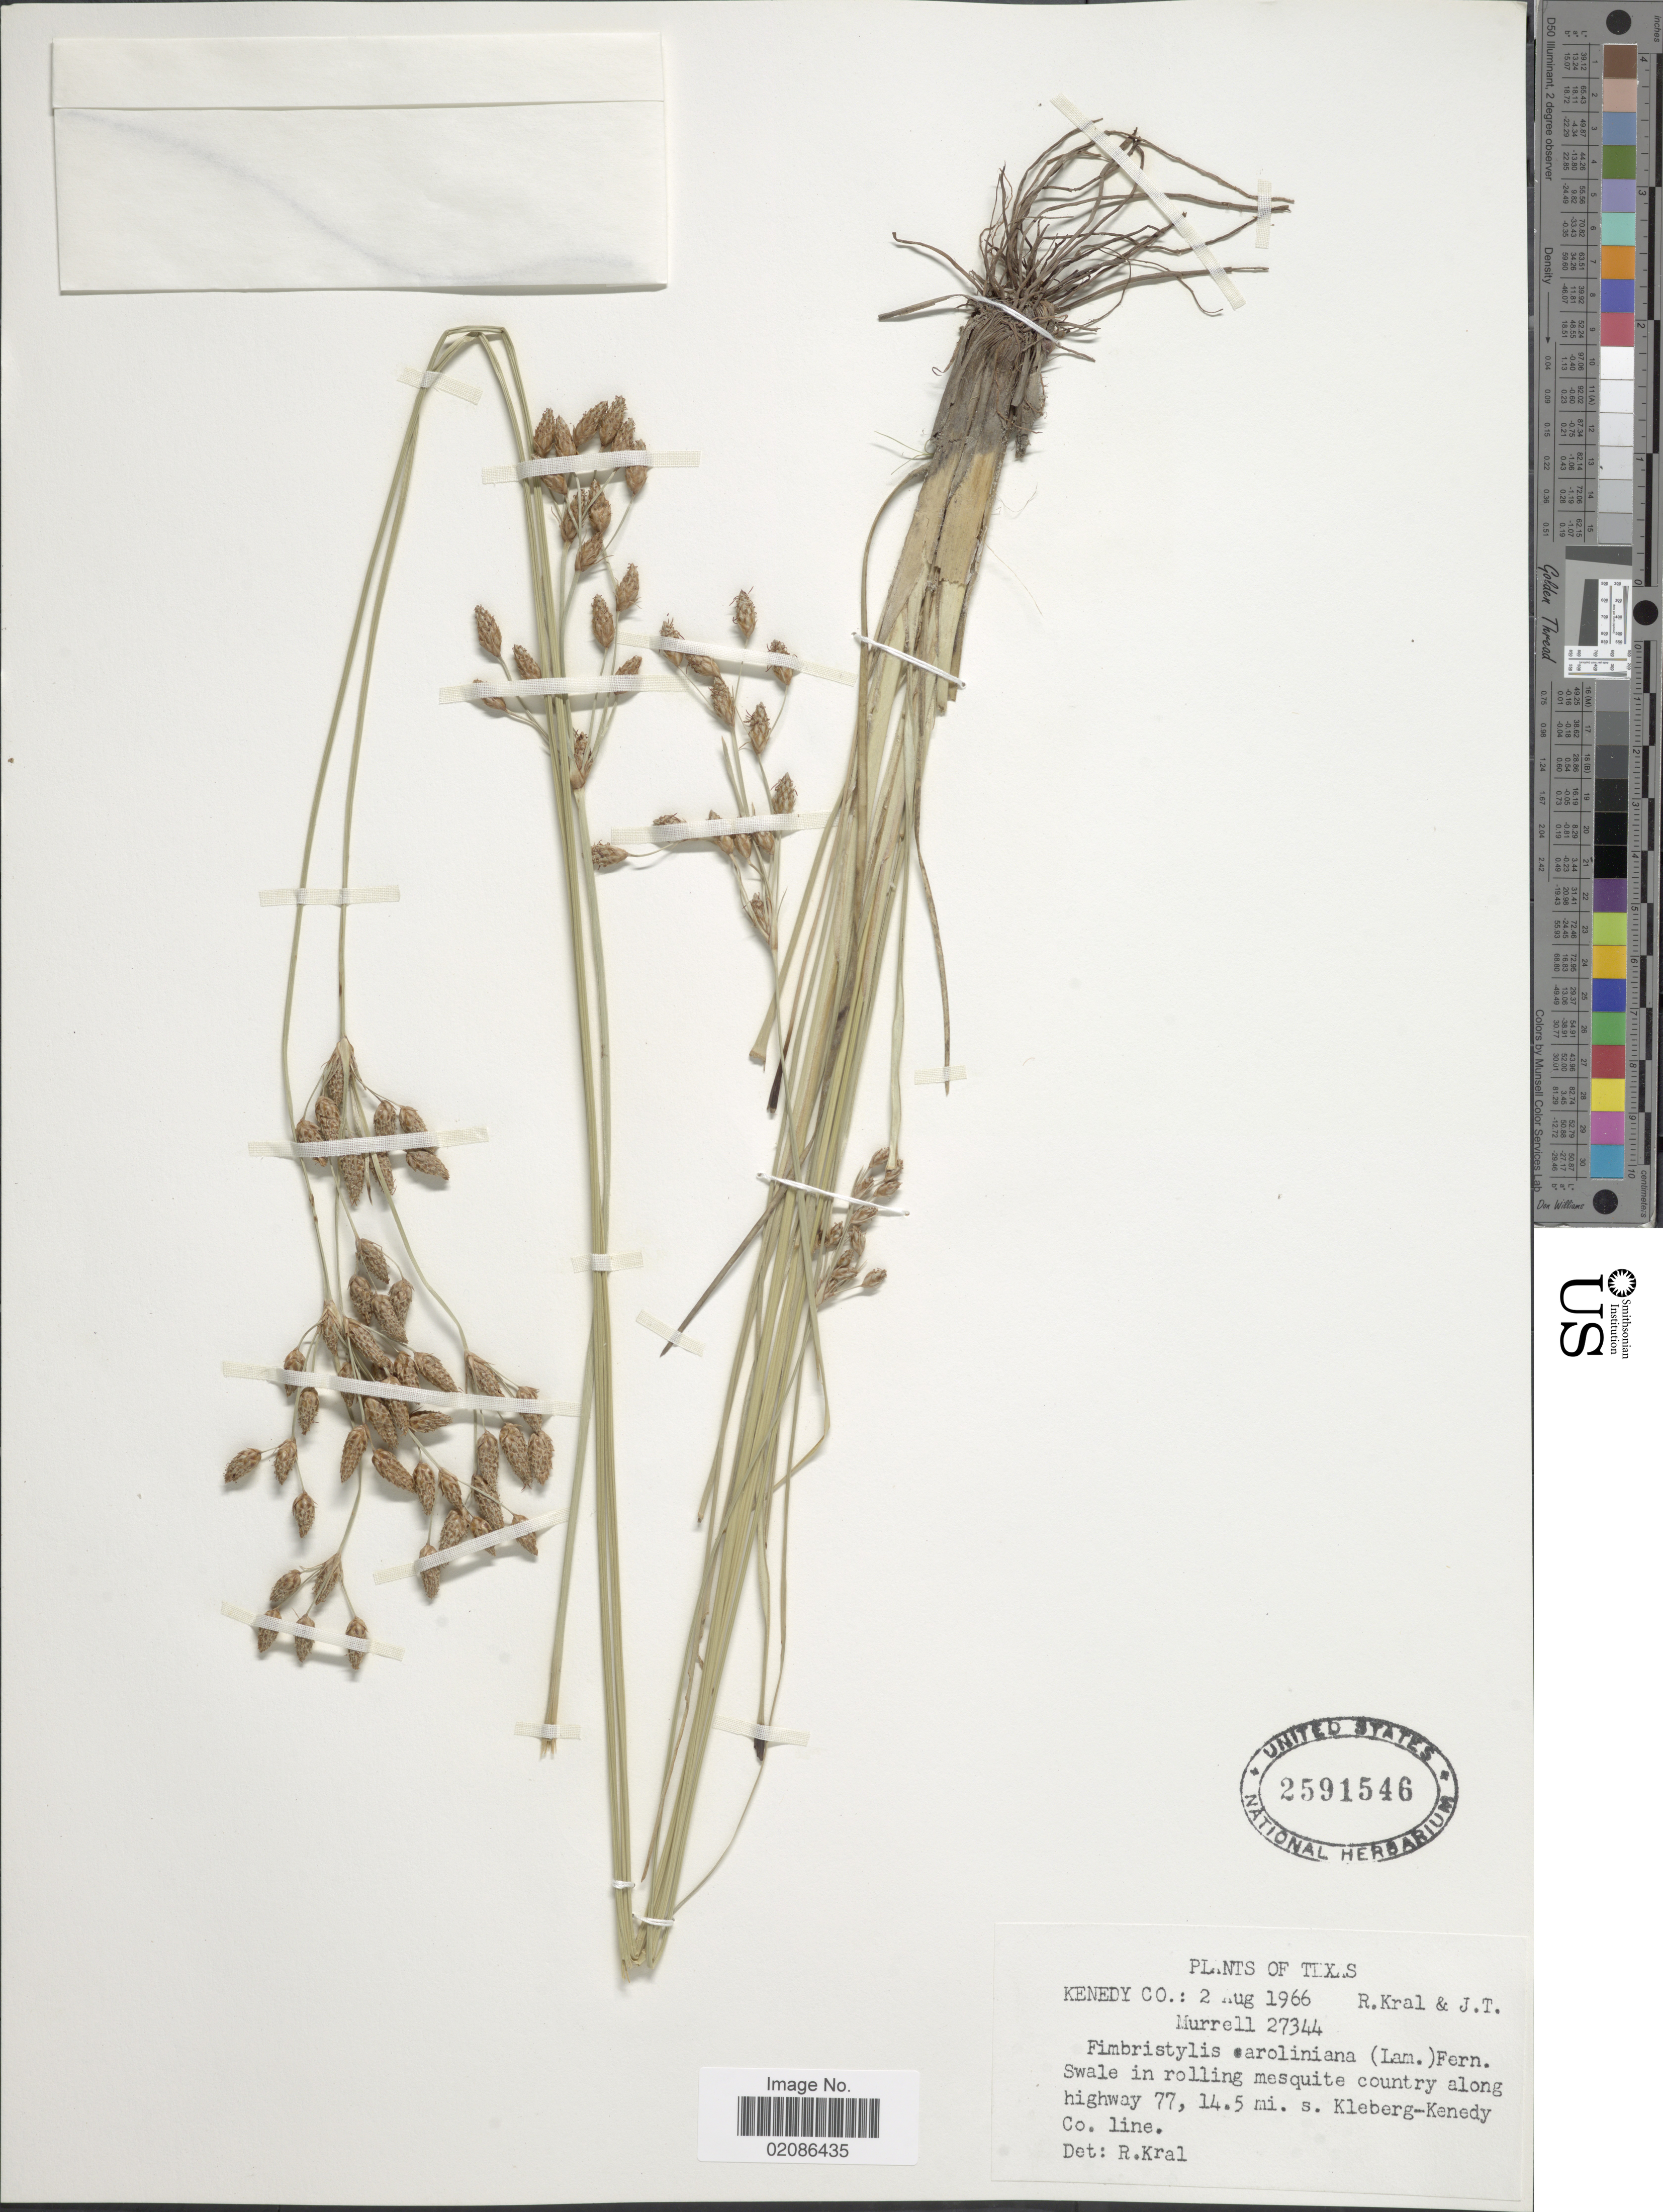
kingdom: Plantae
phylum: Tracheophyta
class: Liliopsida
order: Poales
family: Cyperaceae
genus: Fimbristylis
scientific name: Fimbristylis caroliniana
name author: (Lam.) Fernald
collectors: R. Kral & J. Murrell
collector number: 27344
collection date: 1966-08-02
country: United States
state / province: Texas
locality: Kenedy Co; Swale in rolling mesquite country along highway 77, 14.5 mi s. Kleberg-Kenedy Co. line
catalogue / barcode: US 2591546